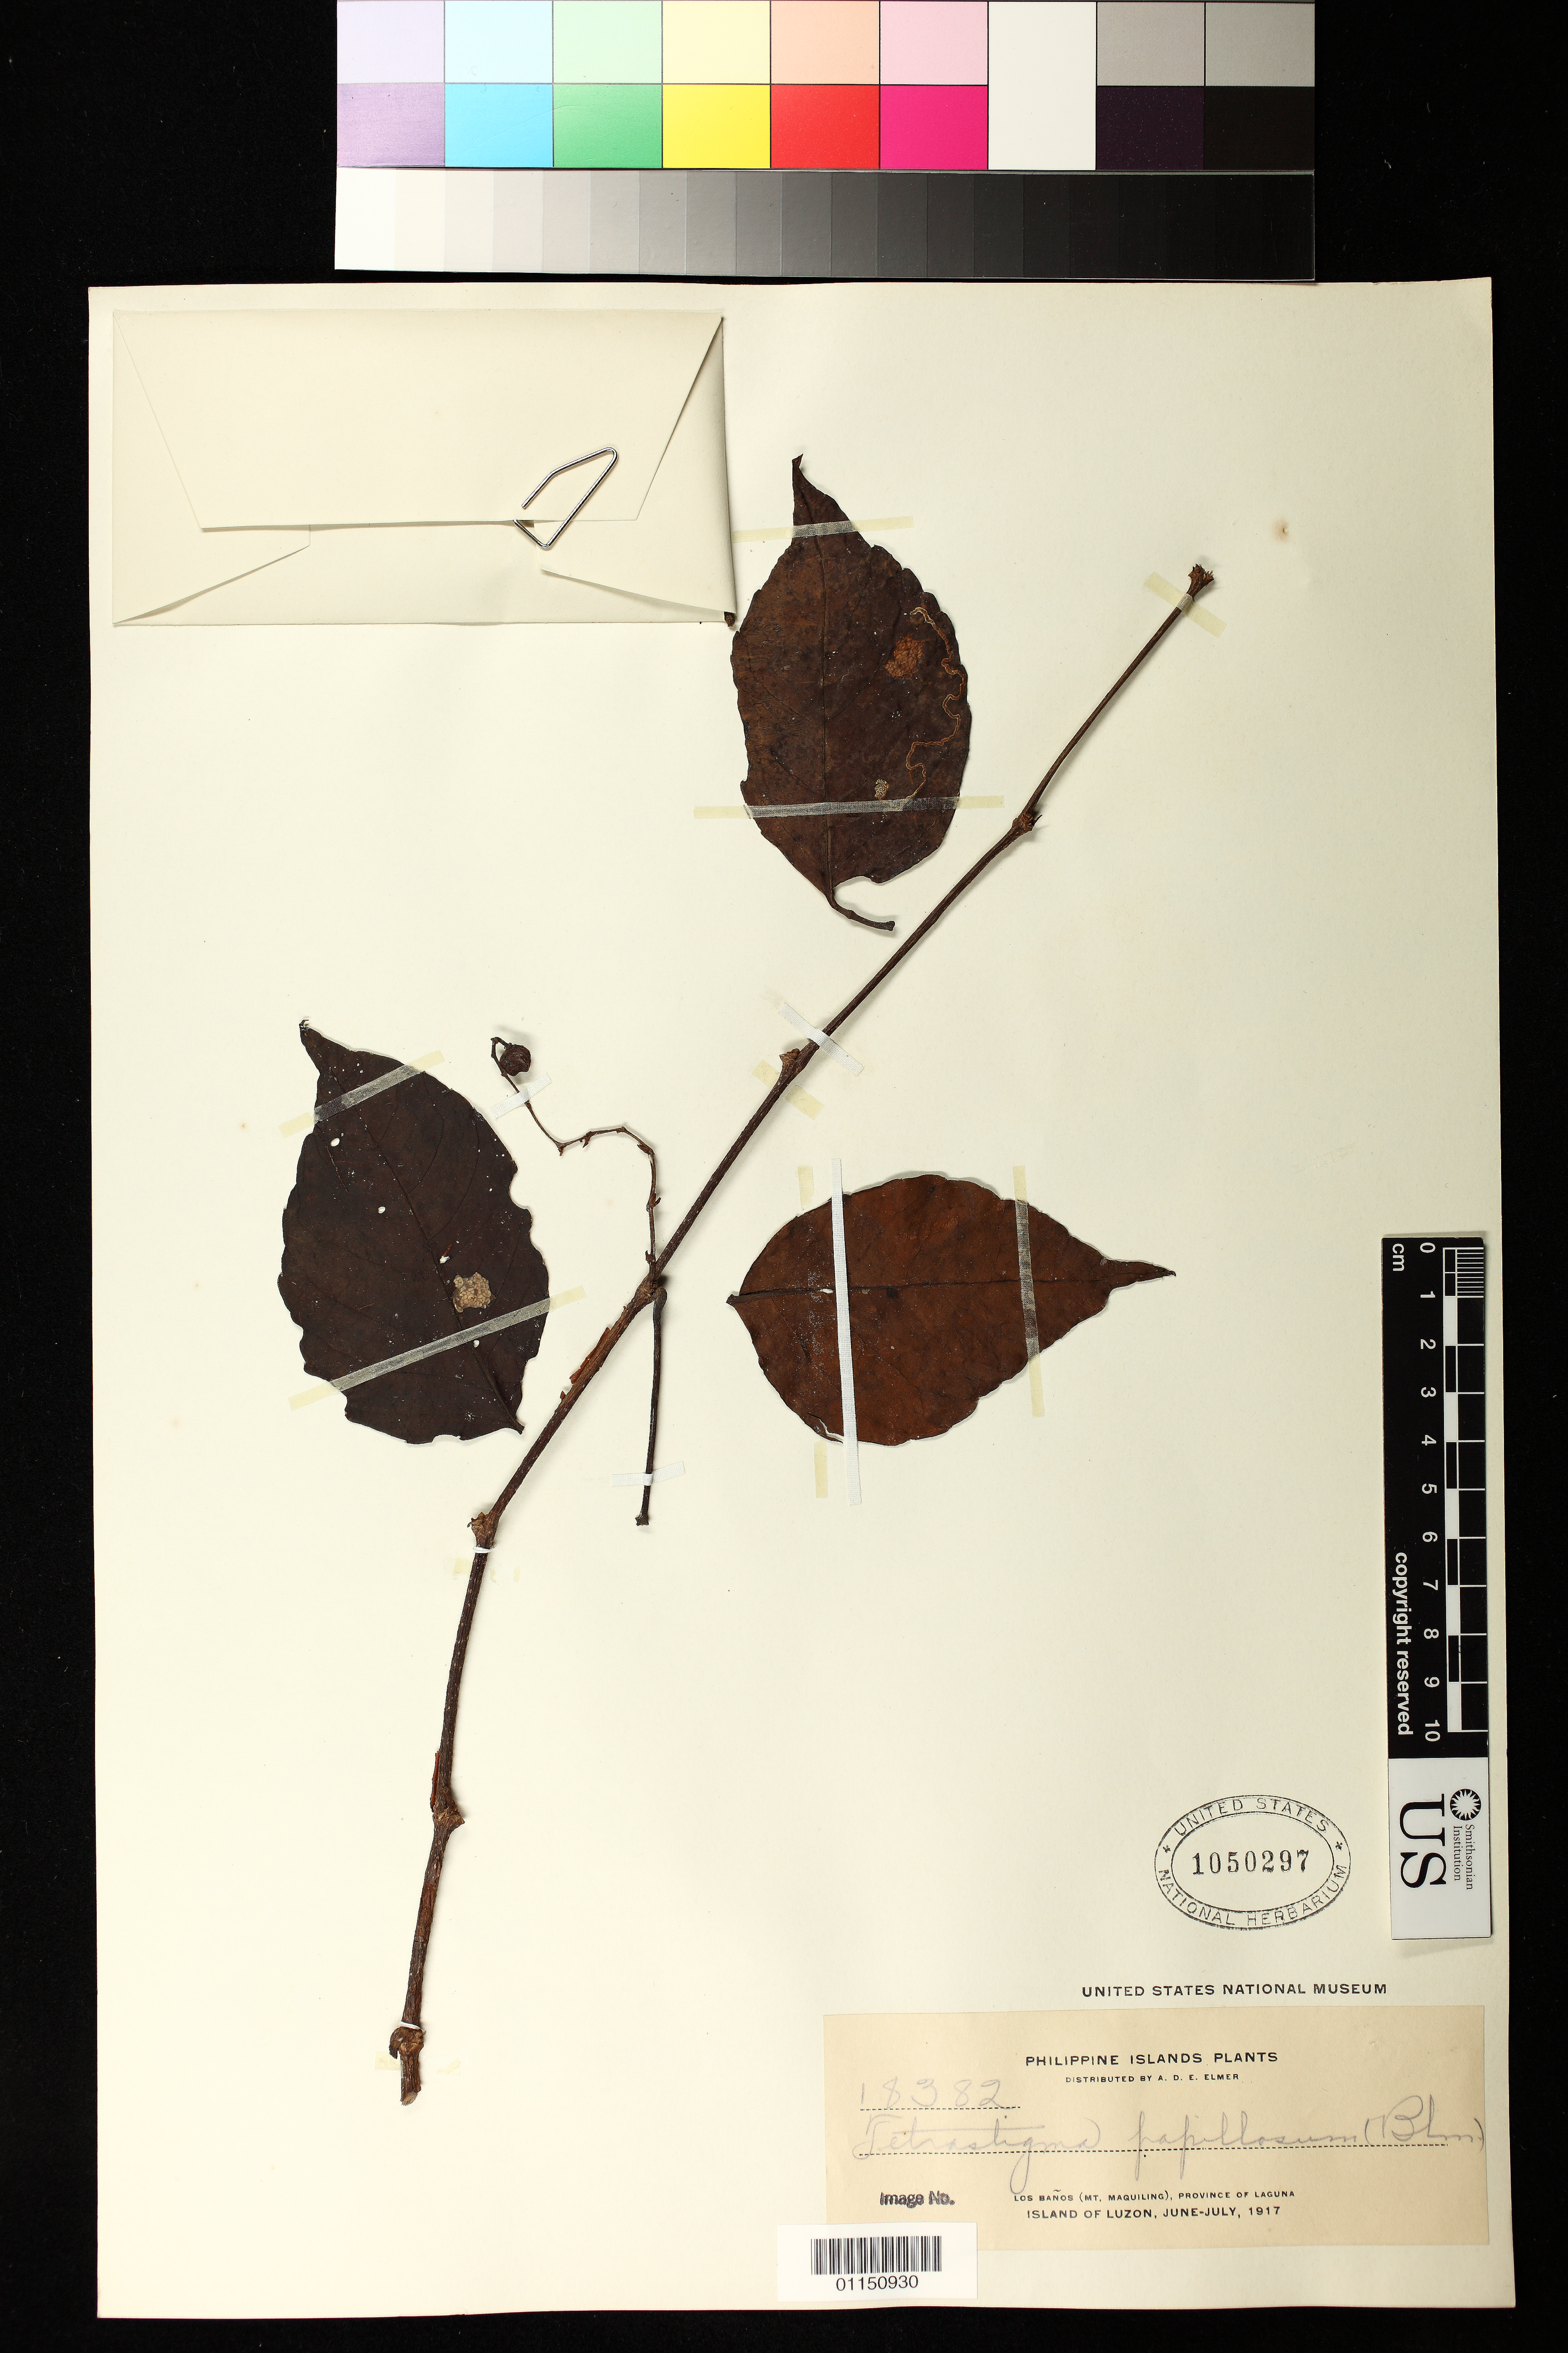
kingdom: Plantae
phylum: Tracheophyta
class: Magnoliopsida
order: Vitales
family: Vitaceae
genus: Tetrastigma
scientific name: Tetrastigma papillosum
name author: (Blume) Planch.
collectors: A. D. E. Elmer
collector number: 18382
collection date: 1917-06/1917-07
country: Philippines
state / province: Calabarzon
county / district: Laguna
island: Luzon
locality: Los Banos (Mt Maquiling).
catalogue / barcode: US 1050297